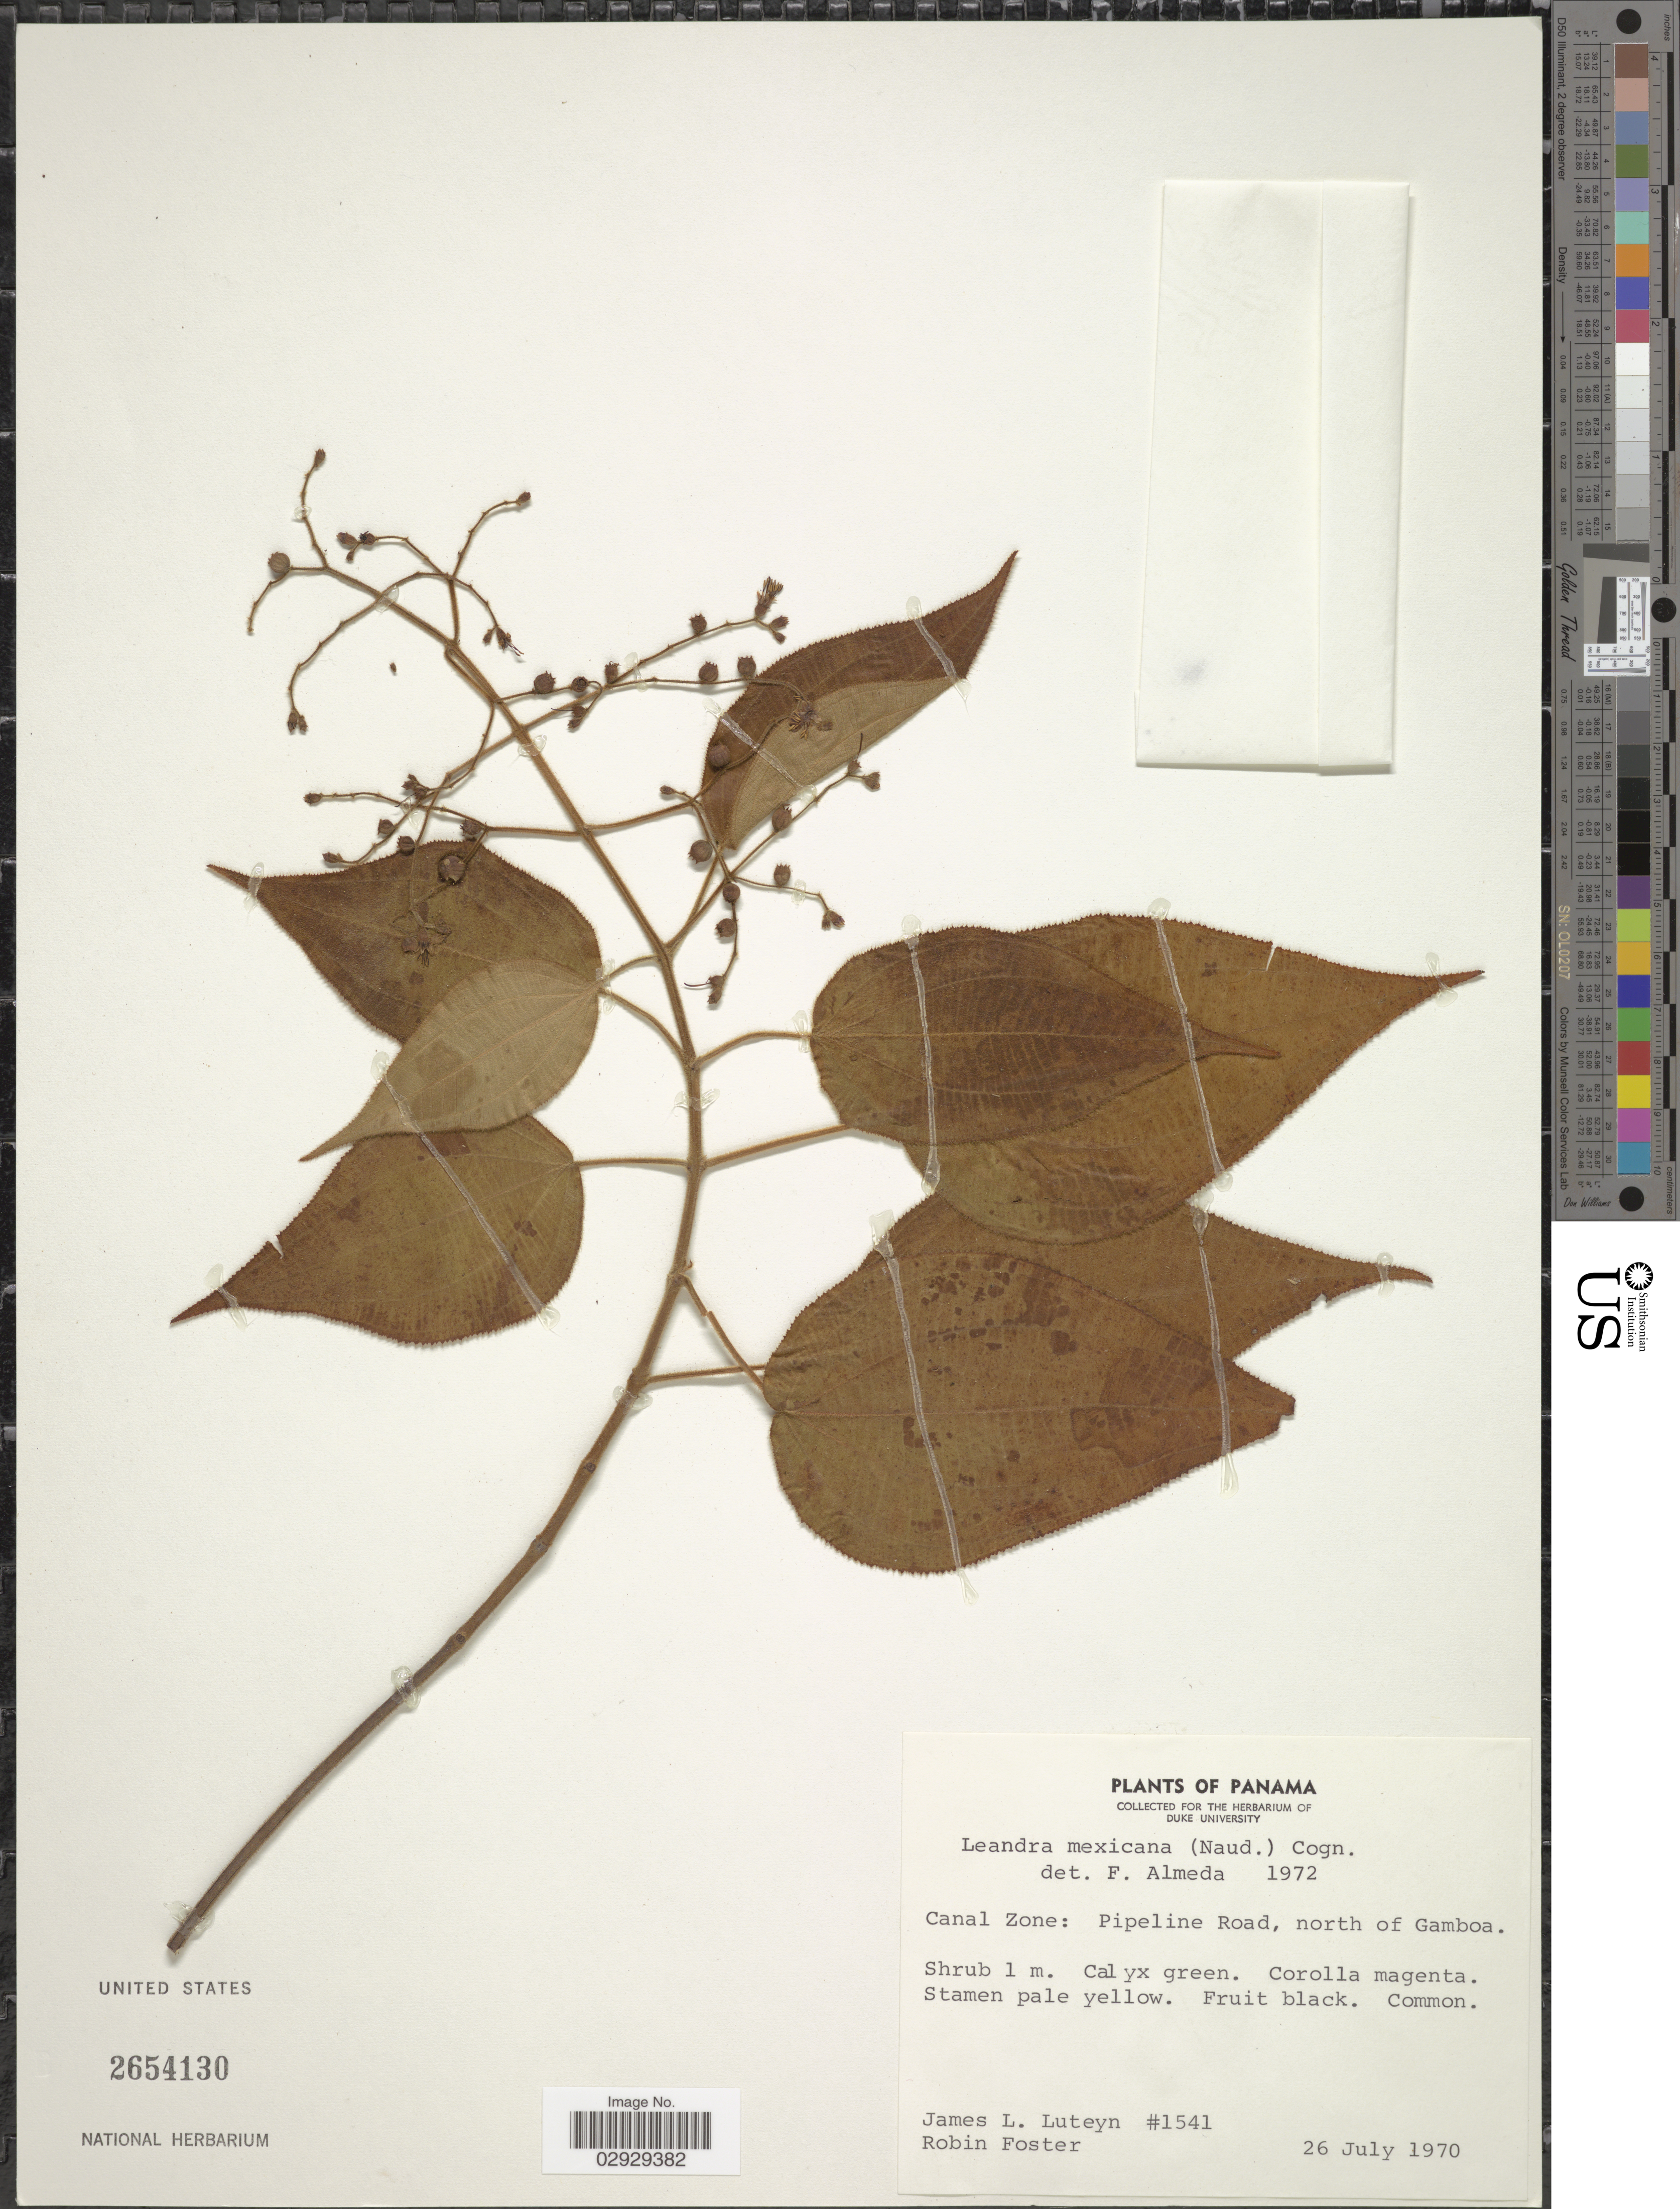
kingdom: Plantae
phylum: Tracheophyta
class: Magnoliopsida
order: Myrtales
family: Melastomataceae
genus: Leandra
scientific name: Leandra mexicana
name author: (Naudin) Cogn.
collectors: R. B. Foster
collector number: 1541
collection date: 1970-07-26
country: Panama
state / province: Colón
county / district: Canal Zone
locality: Canal Zone: Pipeline Road, north of Gamboa.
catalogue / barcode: US 2654130